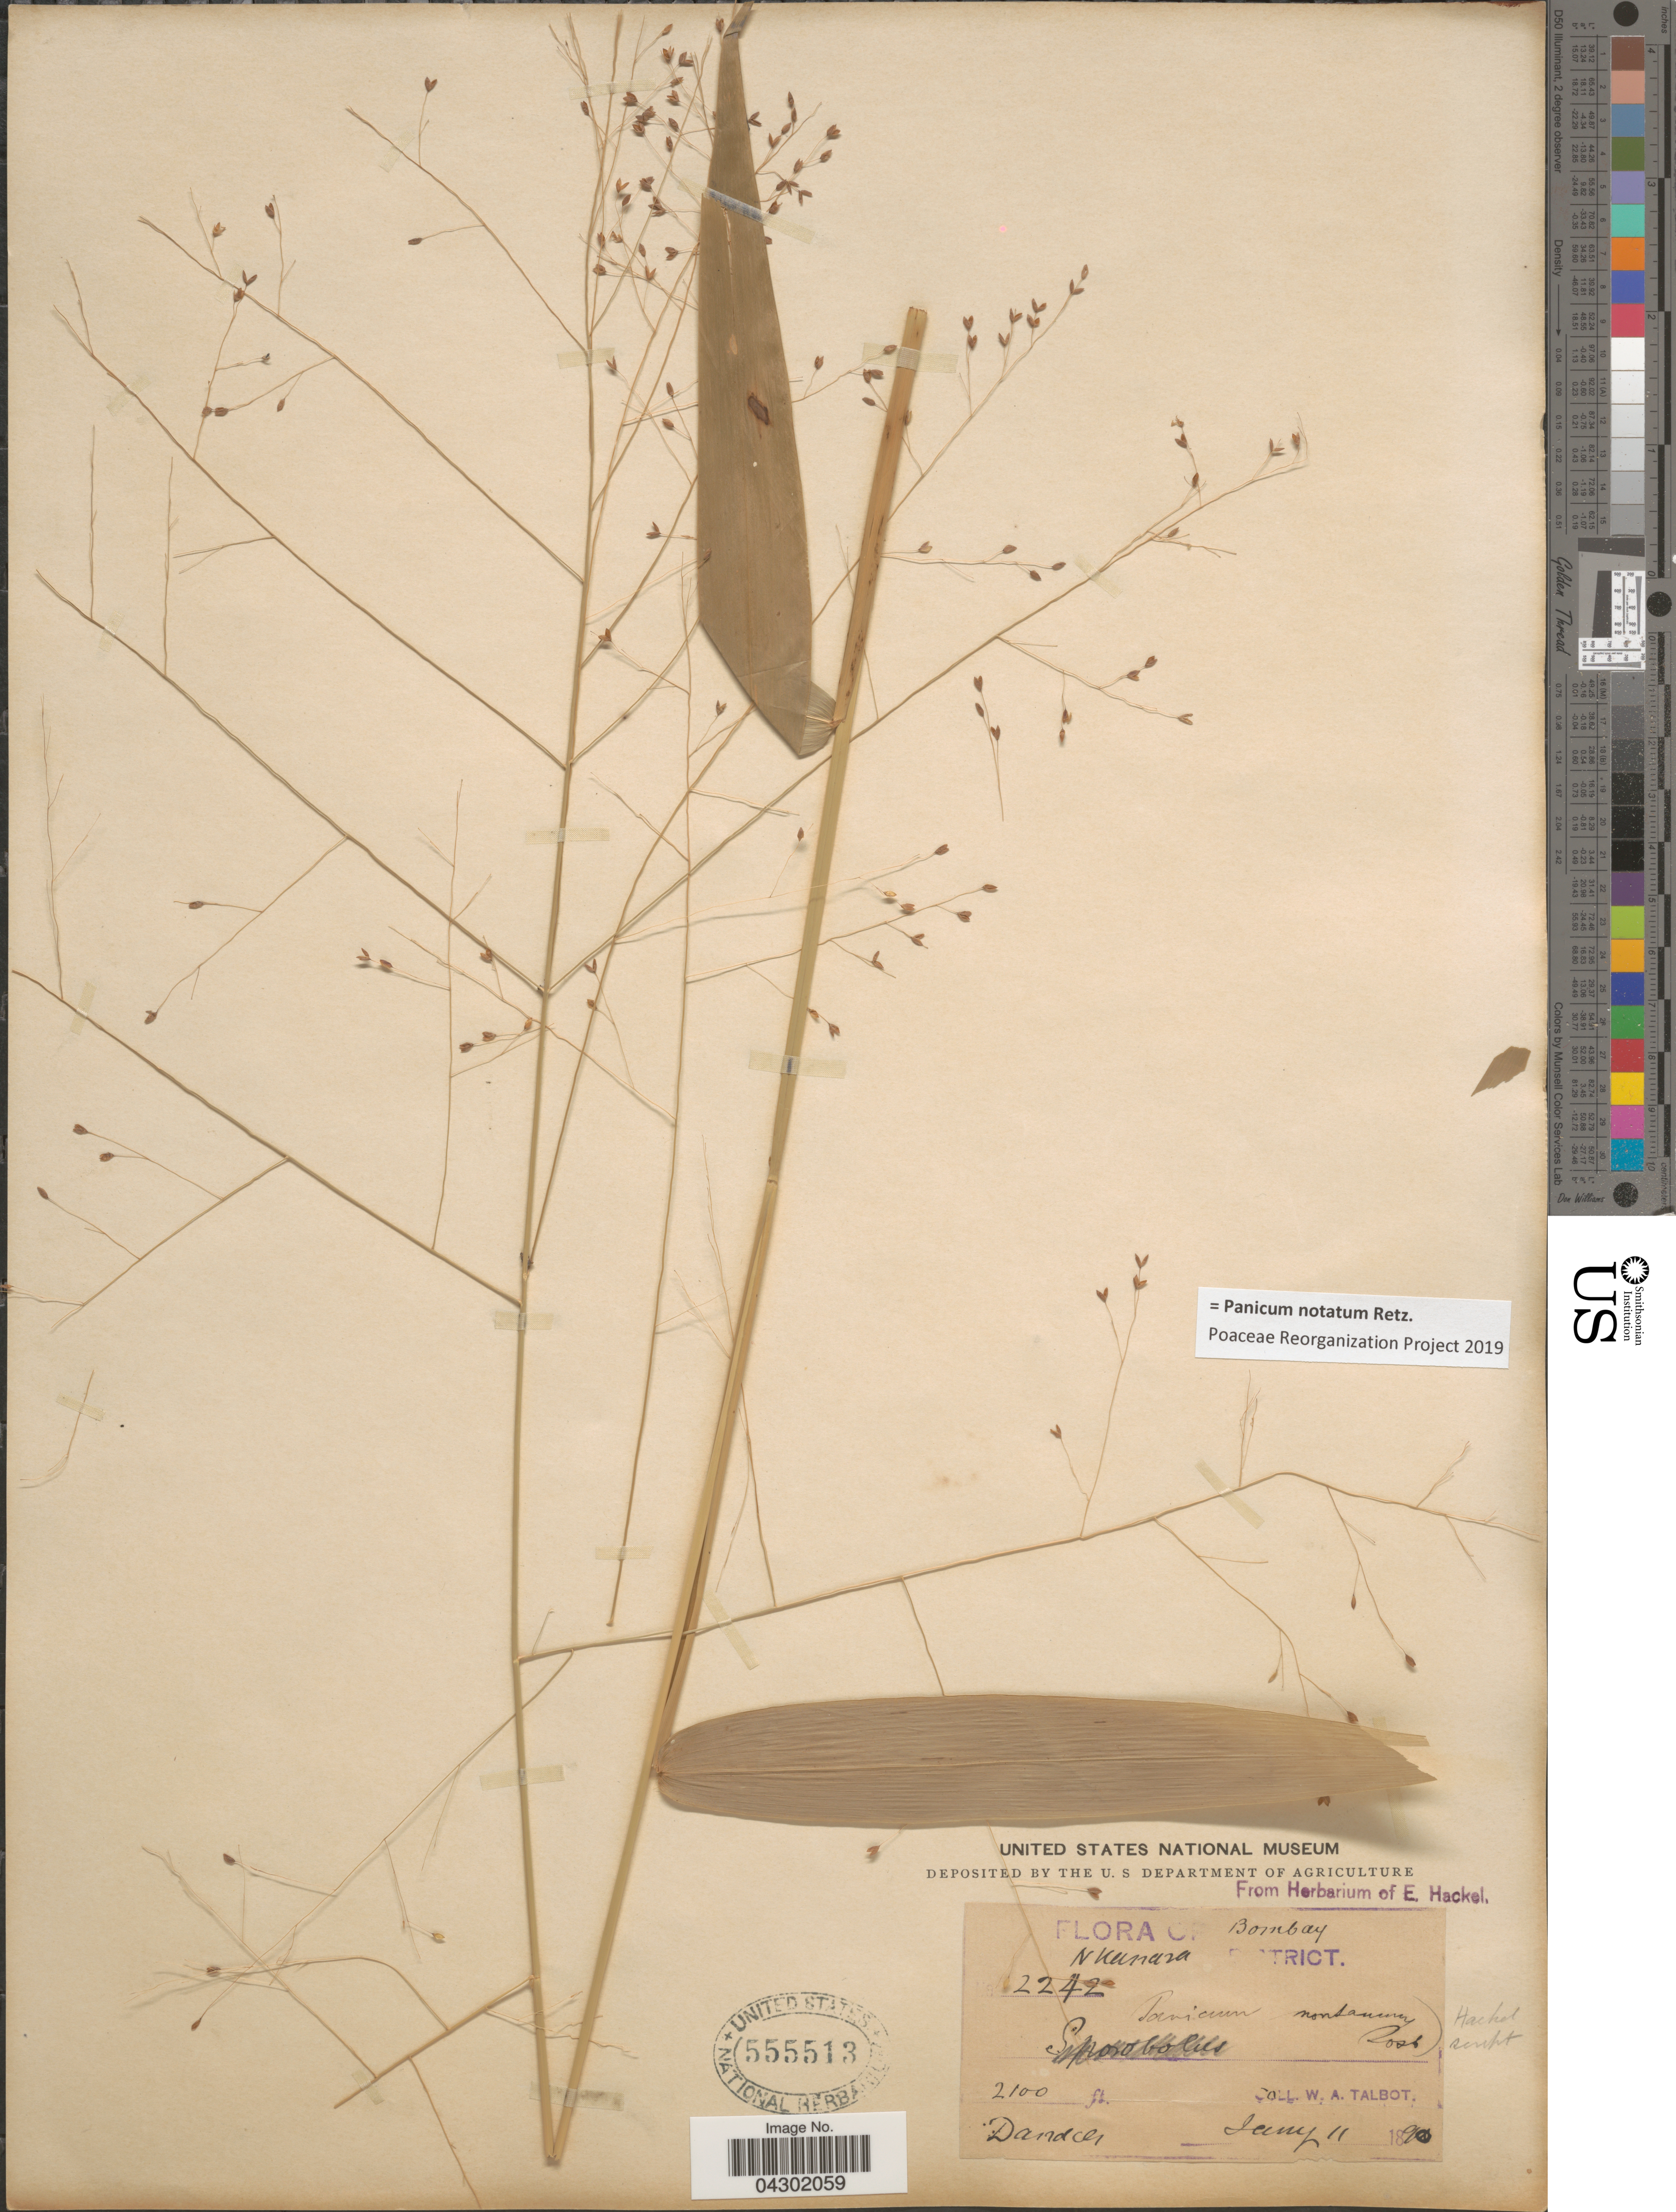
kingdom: Plantae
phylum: Tracheophyta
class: Liliopsida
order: Poales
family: Poaceae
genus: Panicum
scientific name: Panicum notatum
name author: Retz.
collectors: W. Talbot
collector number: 2242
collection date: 1890-01-11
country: India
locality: Bombay. N Kanara District. Dandees.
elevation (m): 640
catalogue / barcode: US 555513